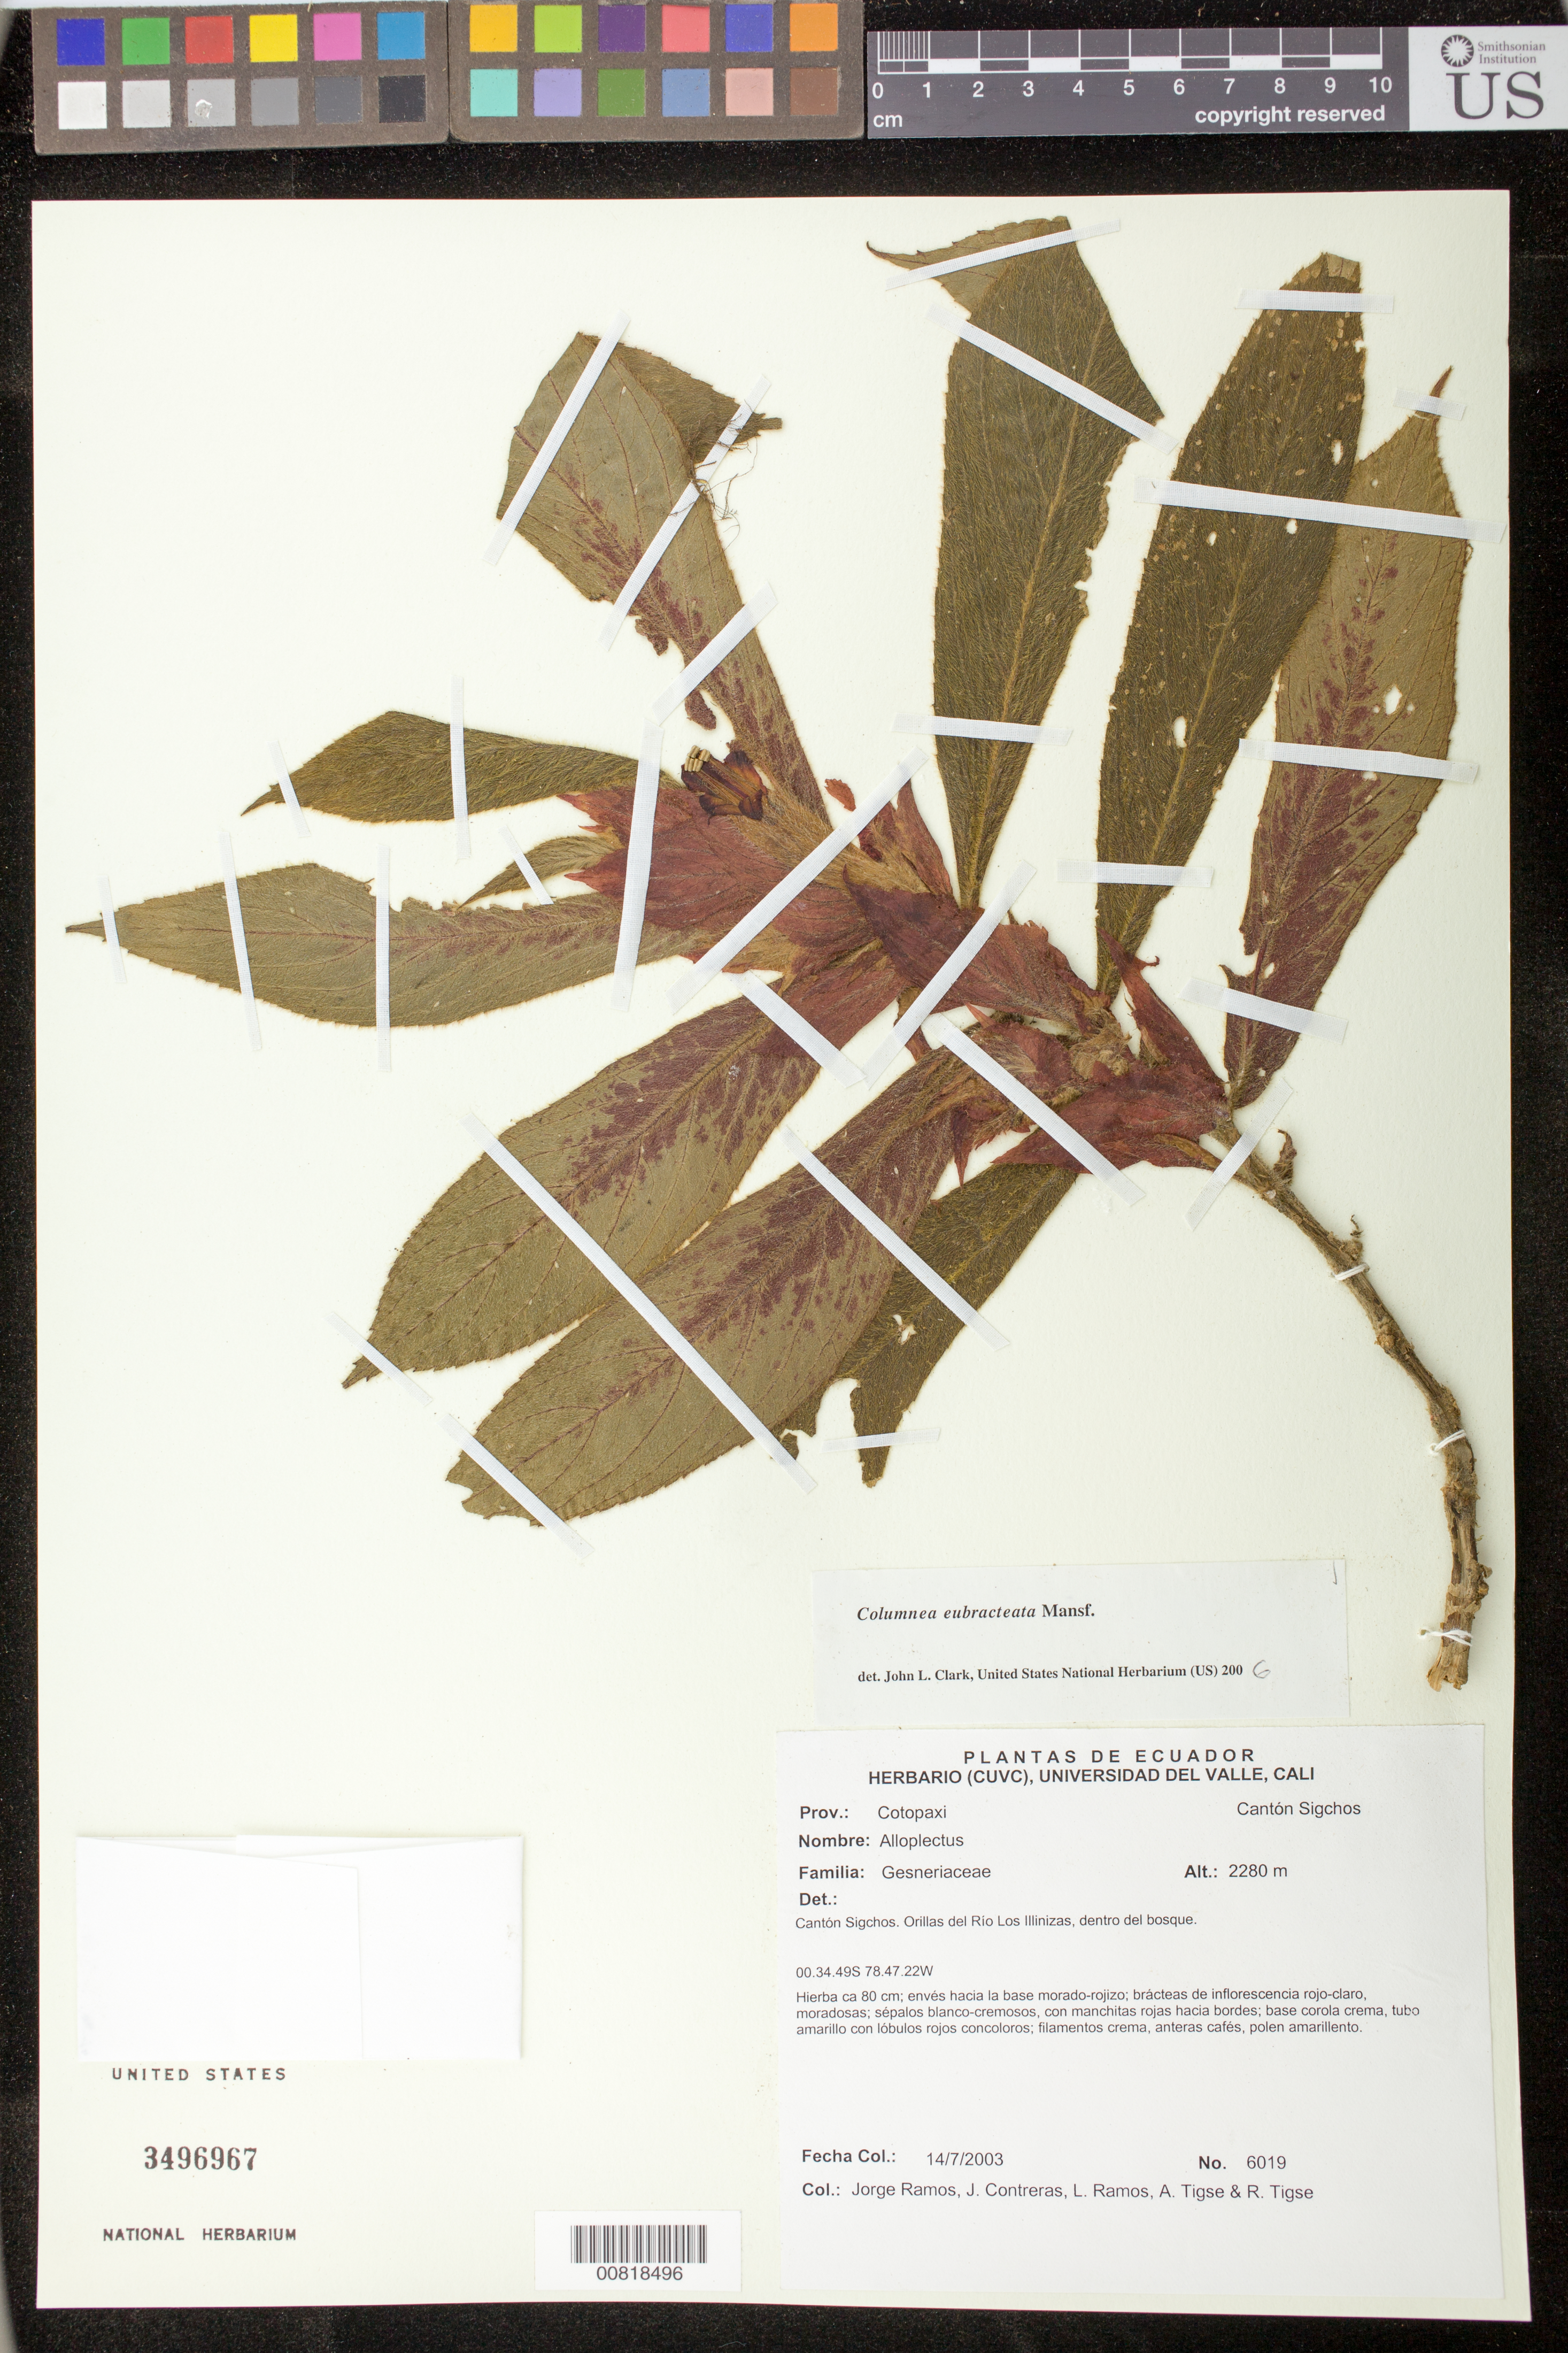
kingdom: Plantae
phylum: Tracheophyta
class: Magnoliopsida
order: Lamiales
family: Gesneriaceae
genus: Columnea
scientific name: Columnea eubracteata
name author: Mansf.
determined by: Clark, J. L., (SEL), The Marie Selby Botanical Garden (UNITED STATES)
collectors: J. Ramos & et al.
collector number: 6019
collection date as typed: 14 Jul 2003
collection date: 2003-07-14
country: Ecuador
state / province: Cotopaxi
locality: Cantón Sigchos. Orillas del Rio Los Illinizas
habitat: Dentro del bosque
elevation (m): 2280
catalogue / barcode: US 3496967